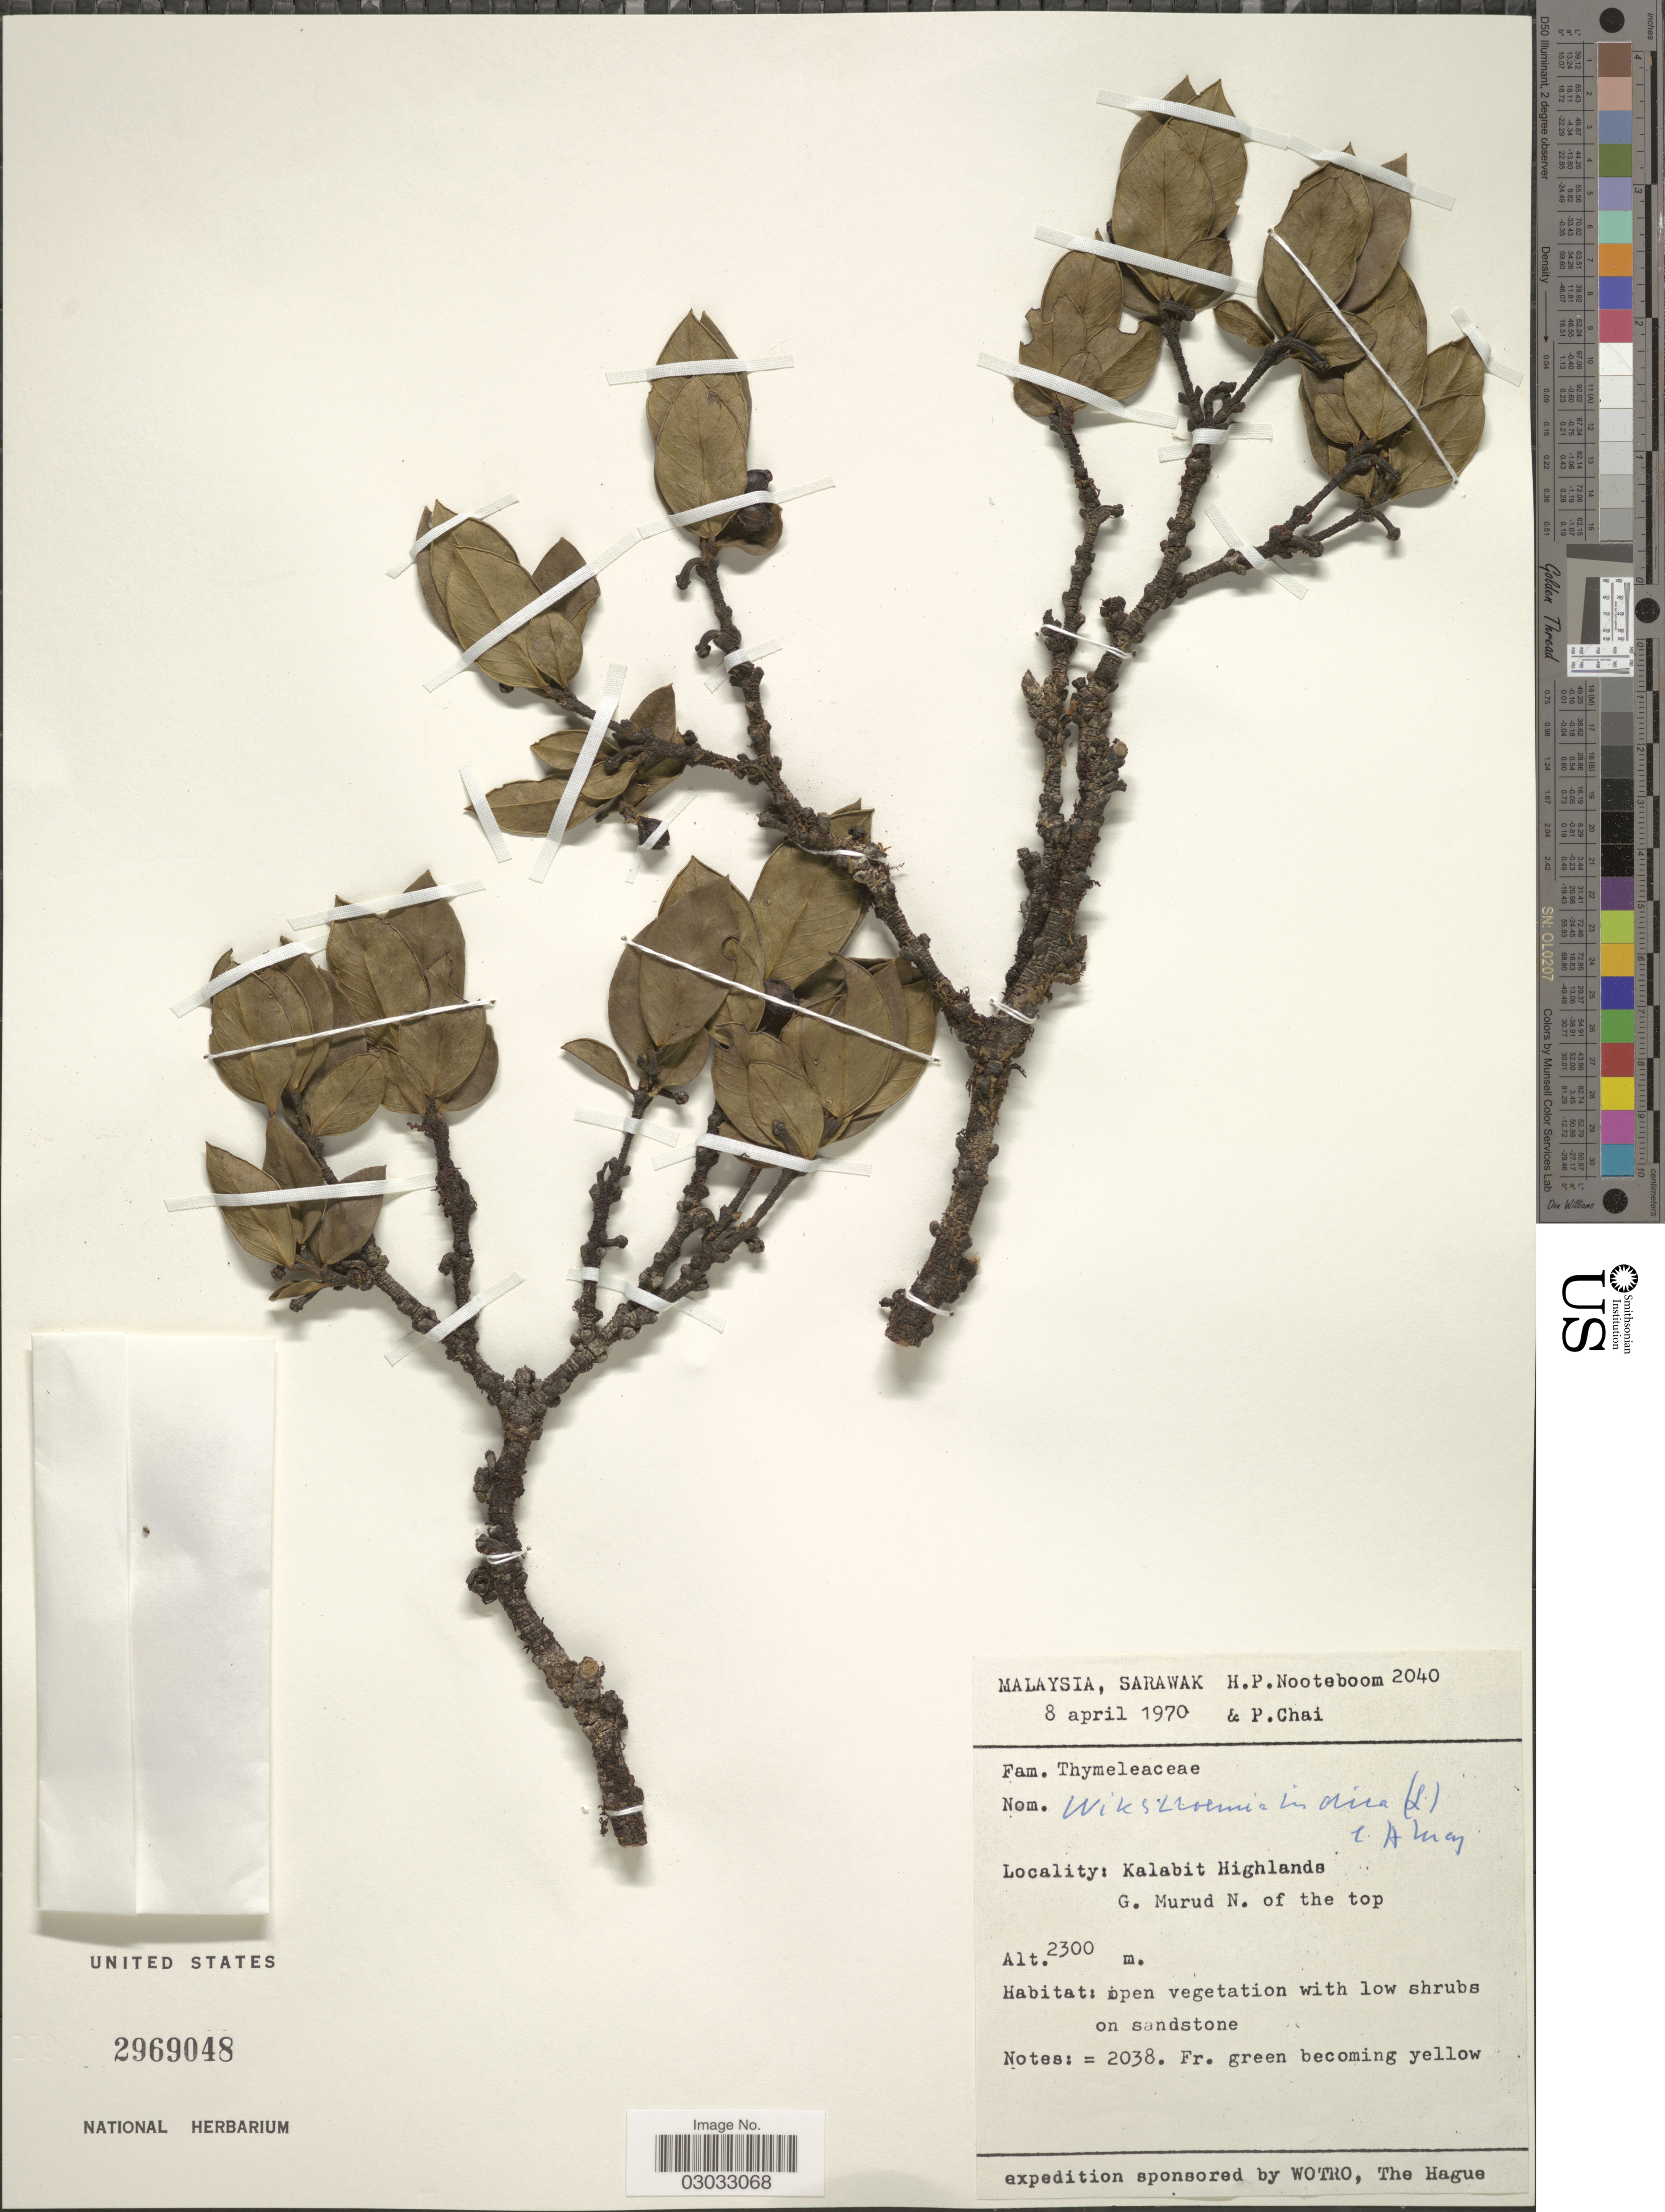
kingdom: Plantae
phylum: Tracheophyta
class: Magnoliopsida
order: Malvales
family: Thymelaeaceae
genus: Wikstroemia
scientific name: Wikstroemia indica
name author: (L.) C.A. Mey.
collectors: H. P. Nooteboom & P. Chai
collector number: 2040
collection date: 1970-04-08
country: Malaysia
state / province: Sarawak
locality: Kalabit Highlands, G. Murud N. of the top.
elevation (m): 2300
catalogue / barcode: US 2969048